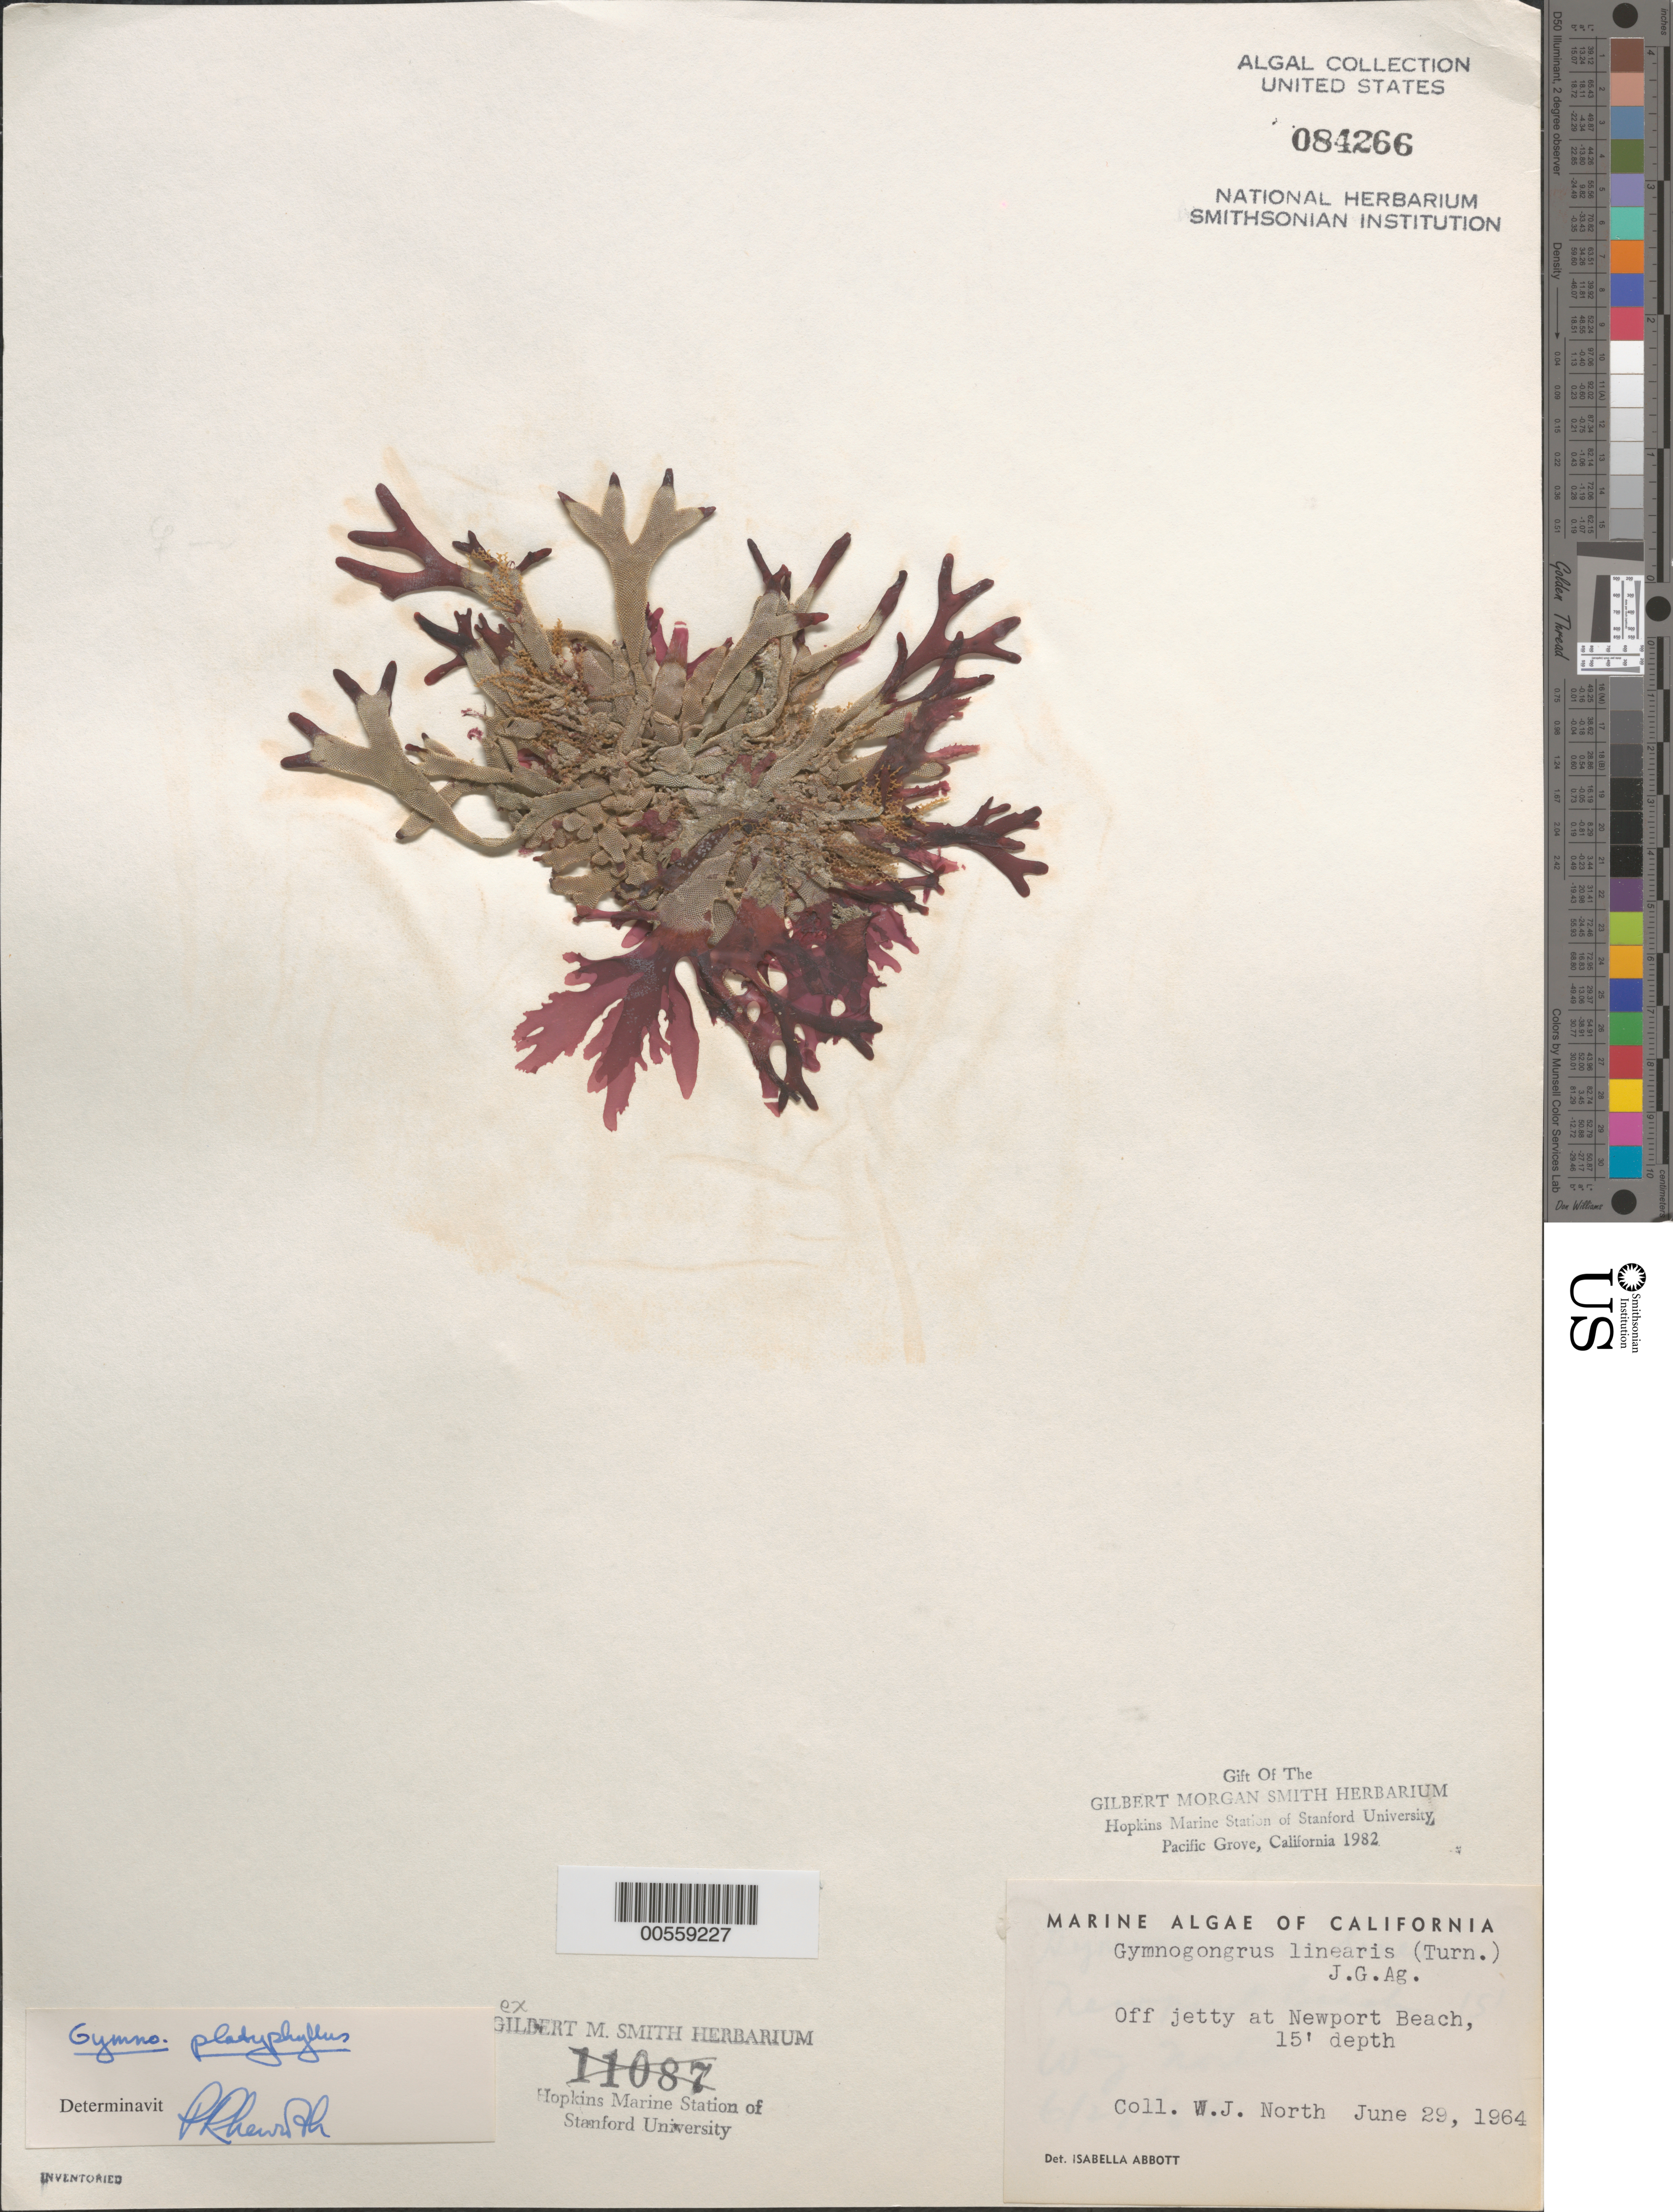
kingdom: Plantae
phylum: Rhodophyta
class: Florideophyceae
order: Gigartinales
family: Phyllophoraceae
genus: Gymnogongrus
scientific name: Gymnogongrus platyphyllus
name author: N.L. Gardner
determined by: Newroth, P. R.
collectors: W. North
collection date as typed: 29 Jun 1964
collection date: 1964-06-29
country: United States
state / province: California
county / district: Orange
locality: Newport Beach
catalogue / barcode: US 84266